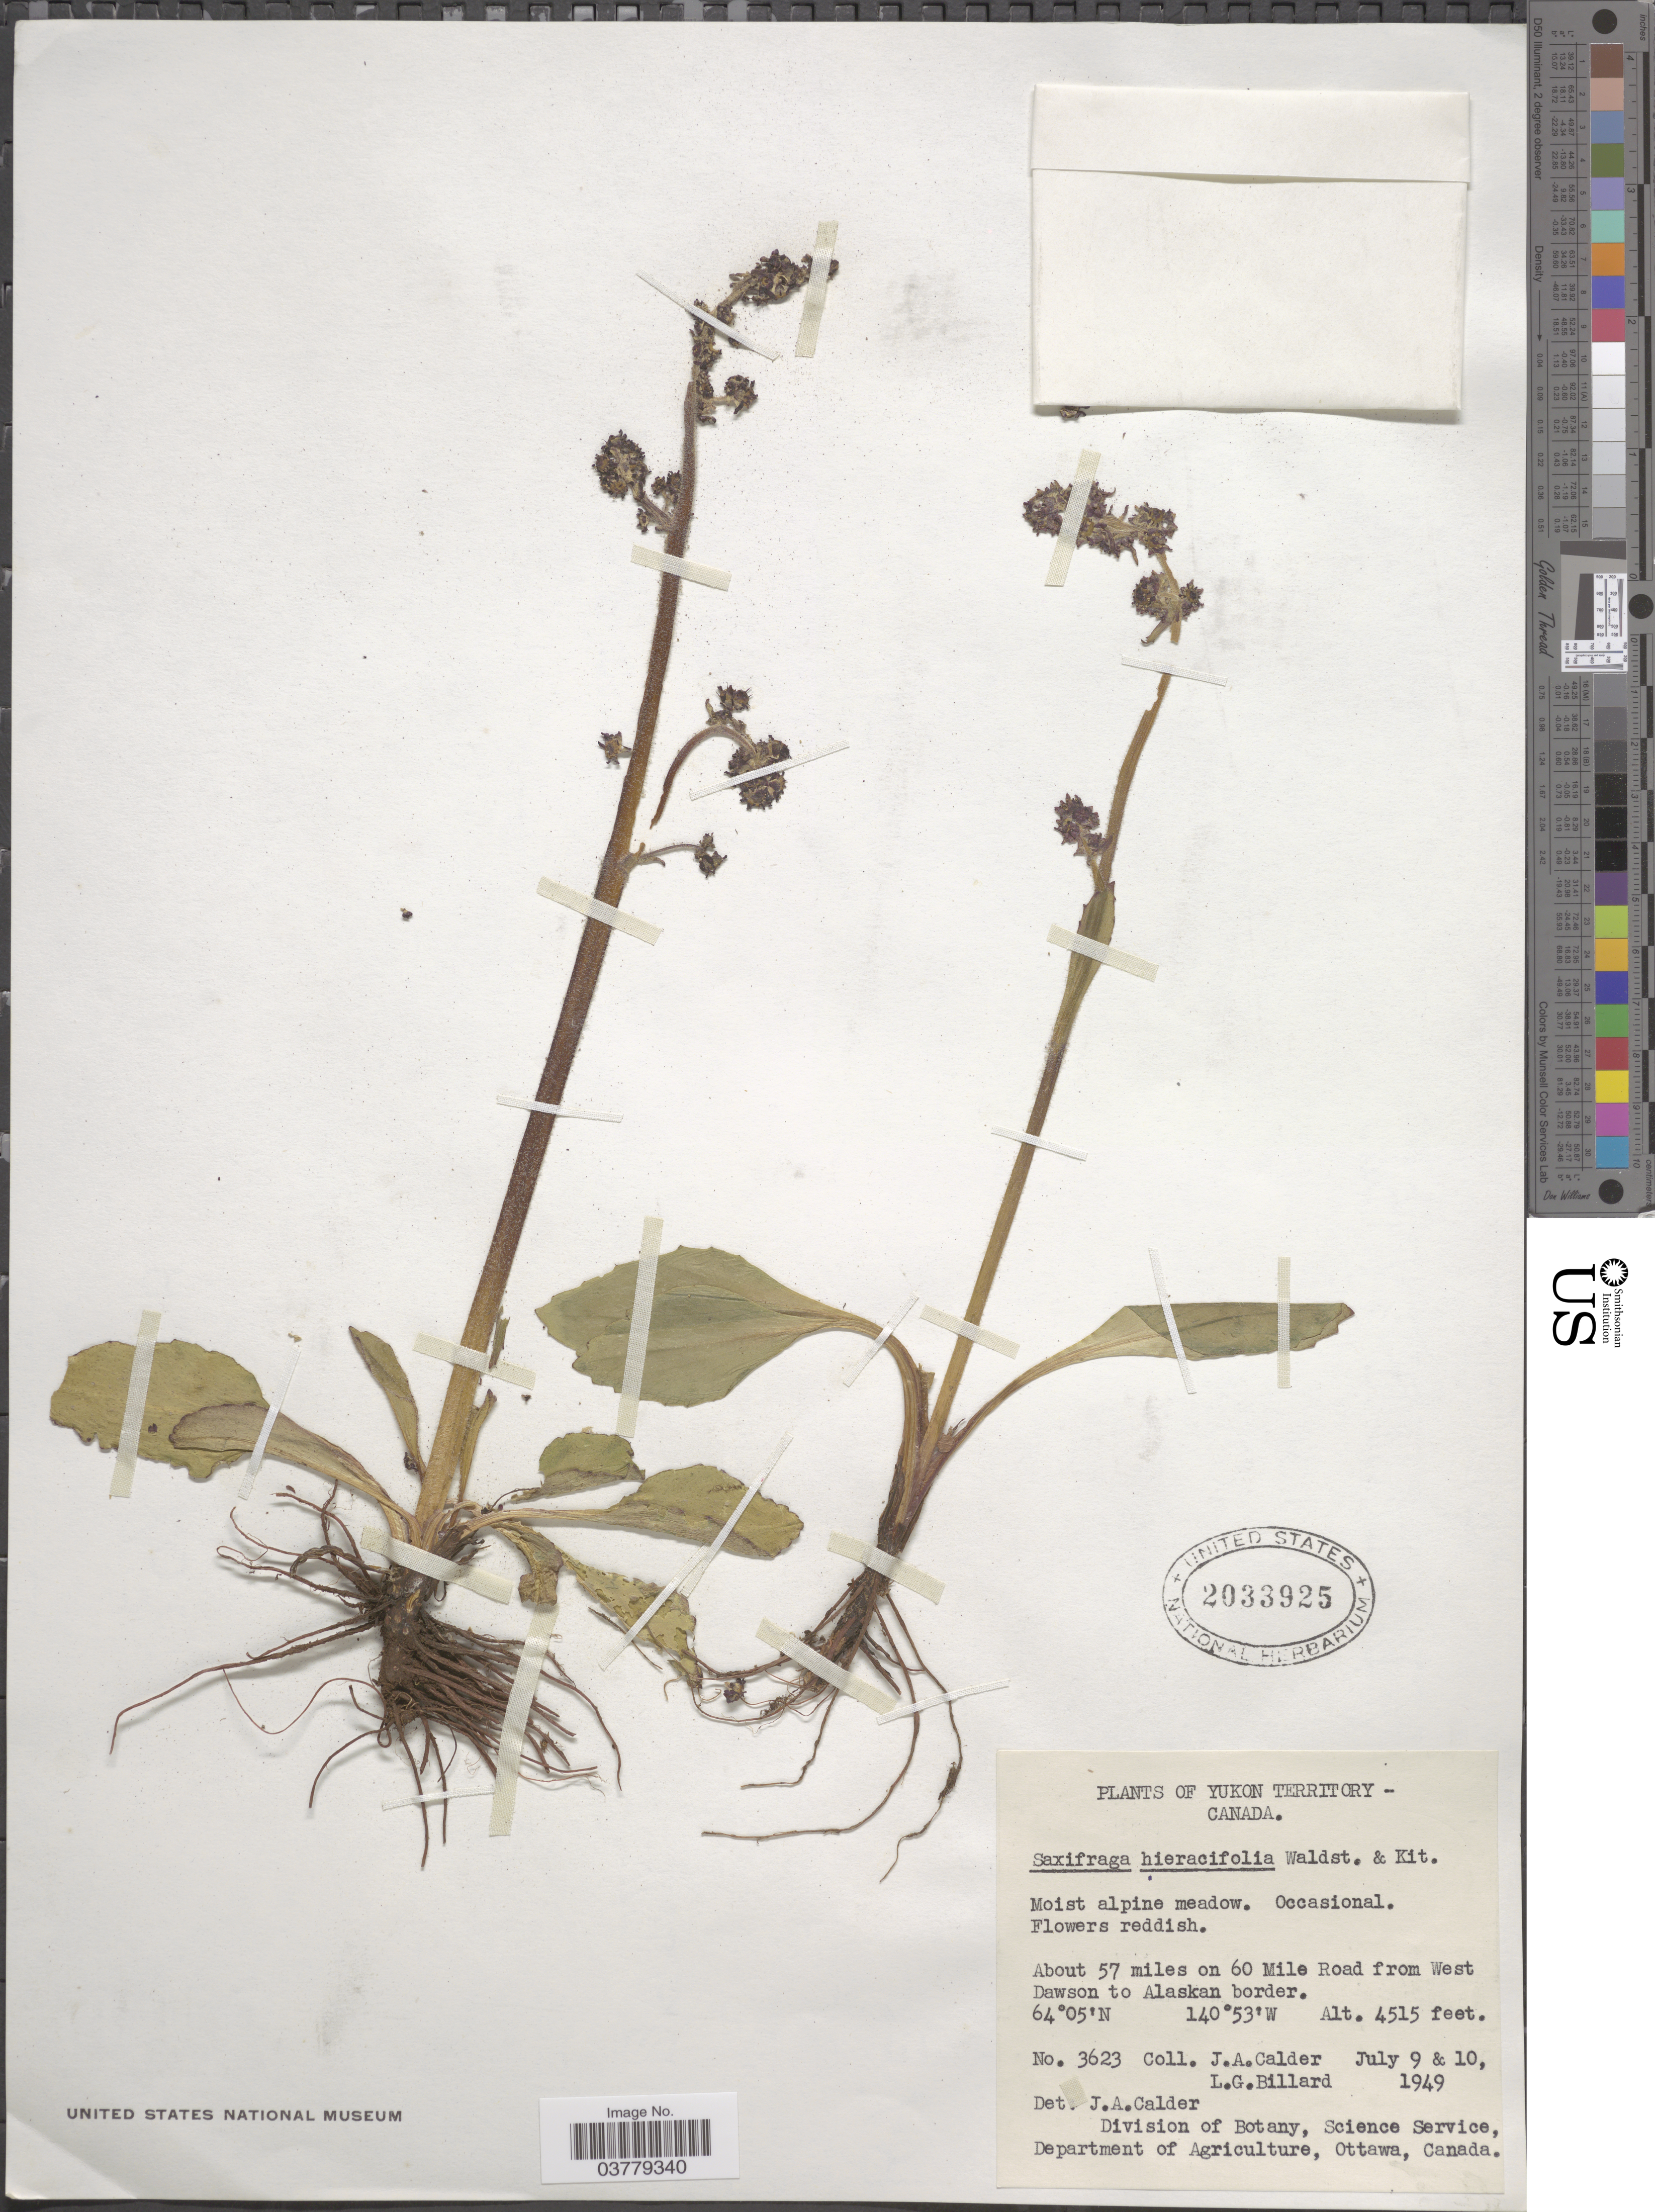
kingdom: Plantae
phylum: Tracheophyta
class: Magnoliopsida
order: Saxifragales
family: Saxifragaceae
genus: Micranthes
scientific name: Micranthes hieraciifolia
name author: (Waldst. & Kit. ex Willd.) Haw.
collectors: J. A. Calder & L. Billard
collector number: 3623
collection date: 1949-07-09/1949-07-10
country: Canada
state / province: Yukon Territory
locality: About 57 miles on 60 Mile Road from West Dawson to Alaskan border.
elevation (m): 1376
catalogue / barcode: US 2033925